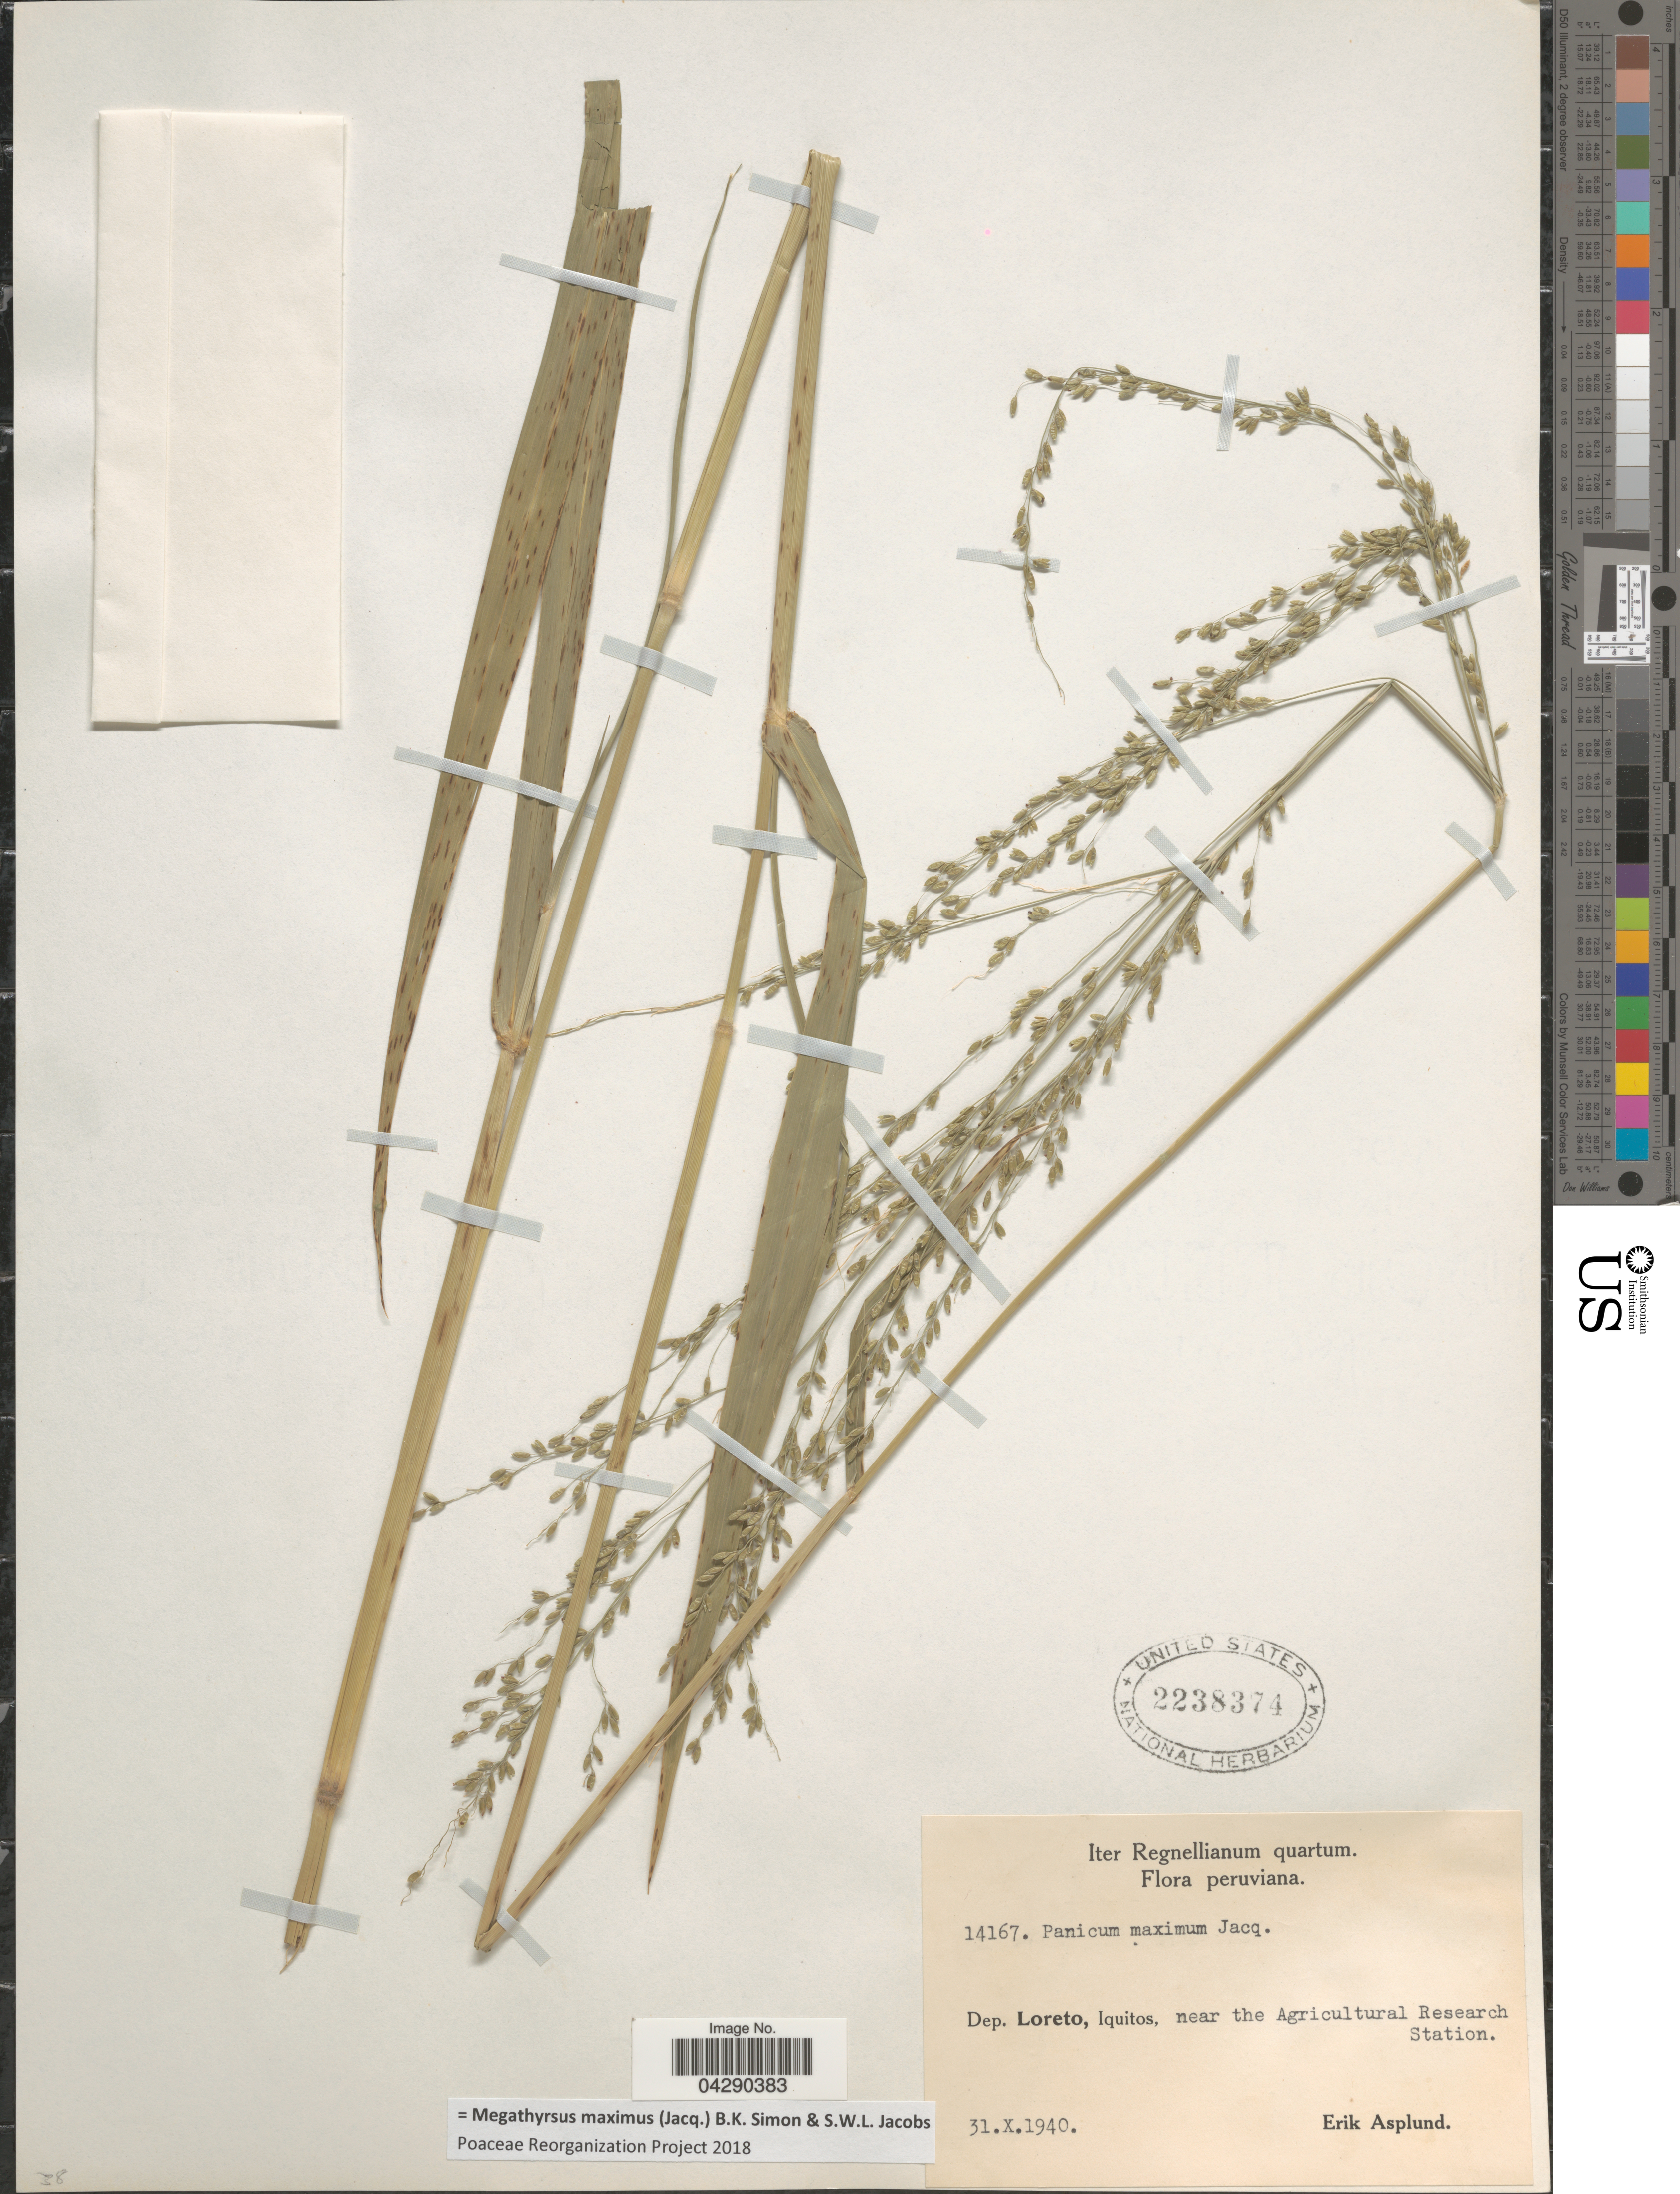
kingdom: Plantae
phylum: Tracheophyta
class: Liliopsida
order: Poales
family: Poaceae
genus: Megathyrsus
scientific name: Megathyrsus maximus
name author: (Jacq.) B.K. Simon & S.W.L. Jacobs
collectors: E. Asplund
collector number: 14167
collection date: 1940-10-31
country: Peru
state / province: Loreto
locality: Iter Regnellianum quartum. Dep. Loreto, Iquitos, near the Agricultural Research Station.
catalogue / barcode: US 2238374